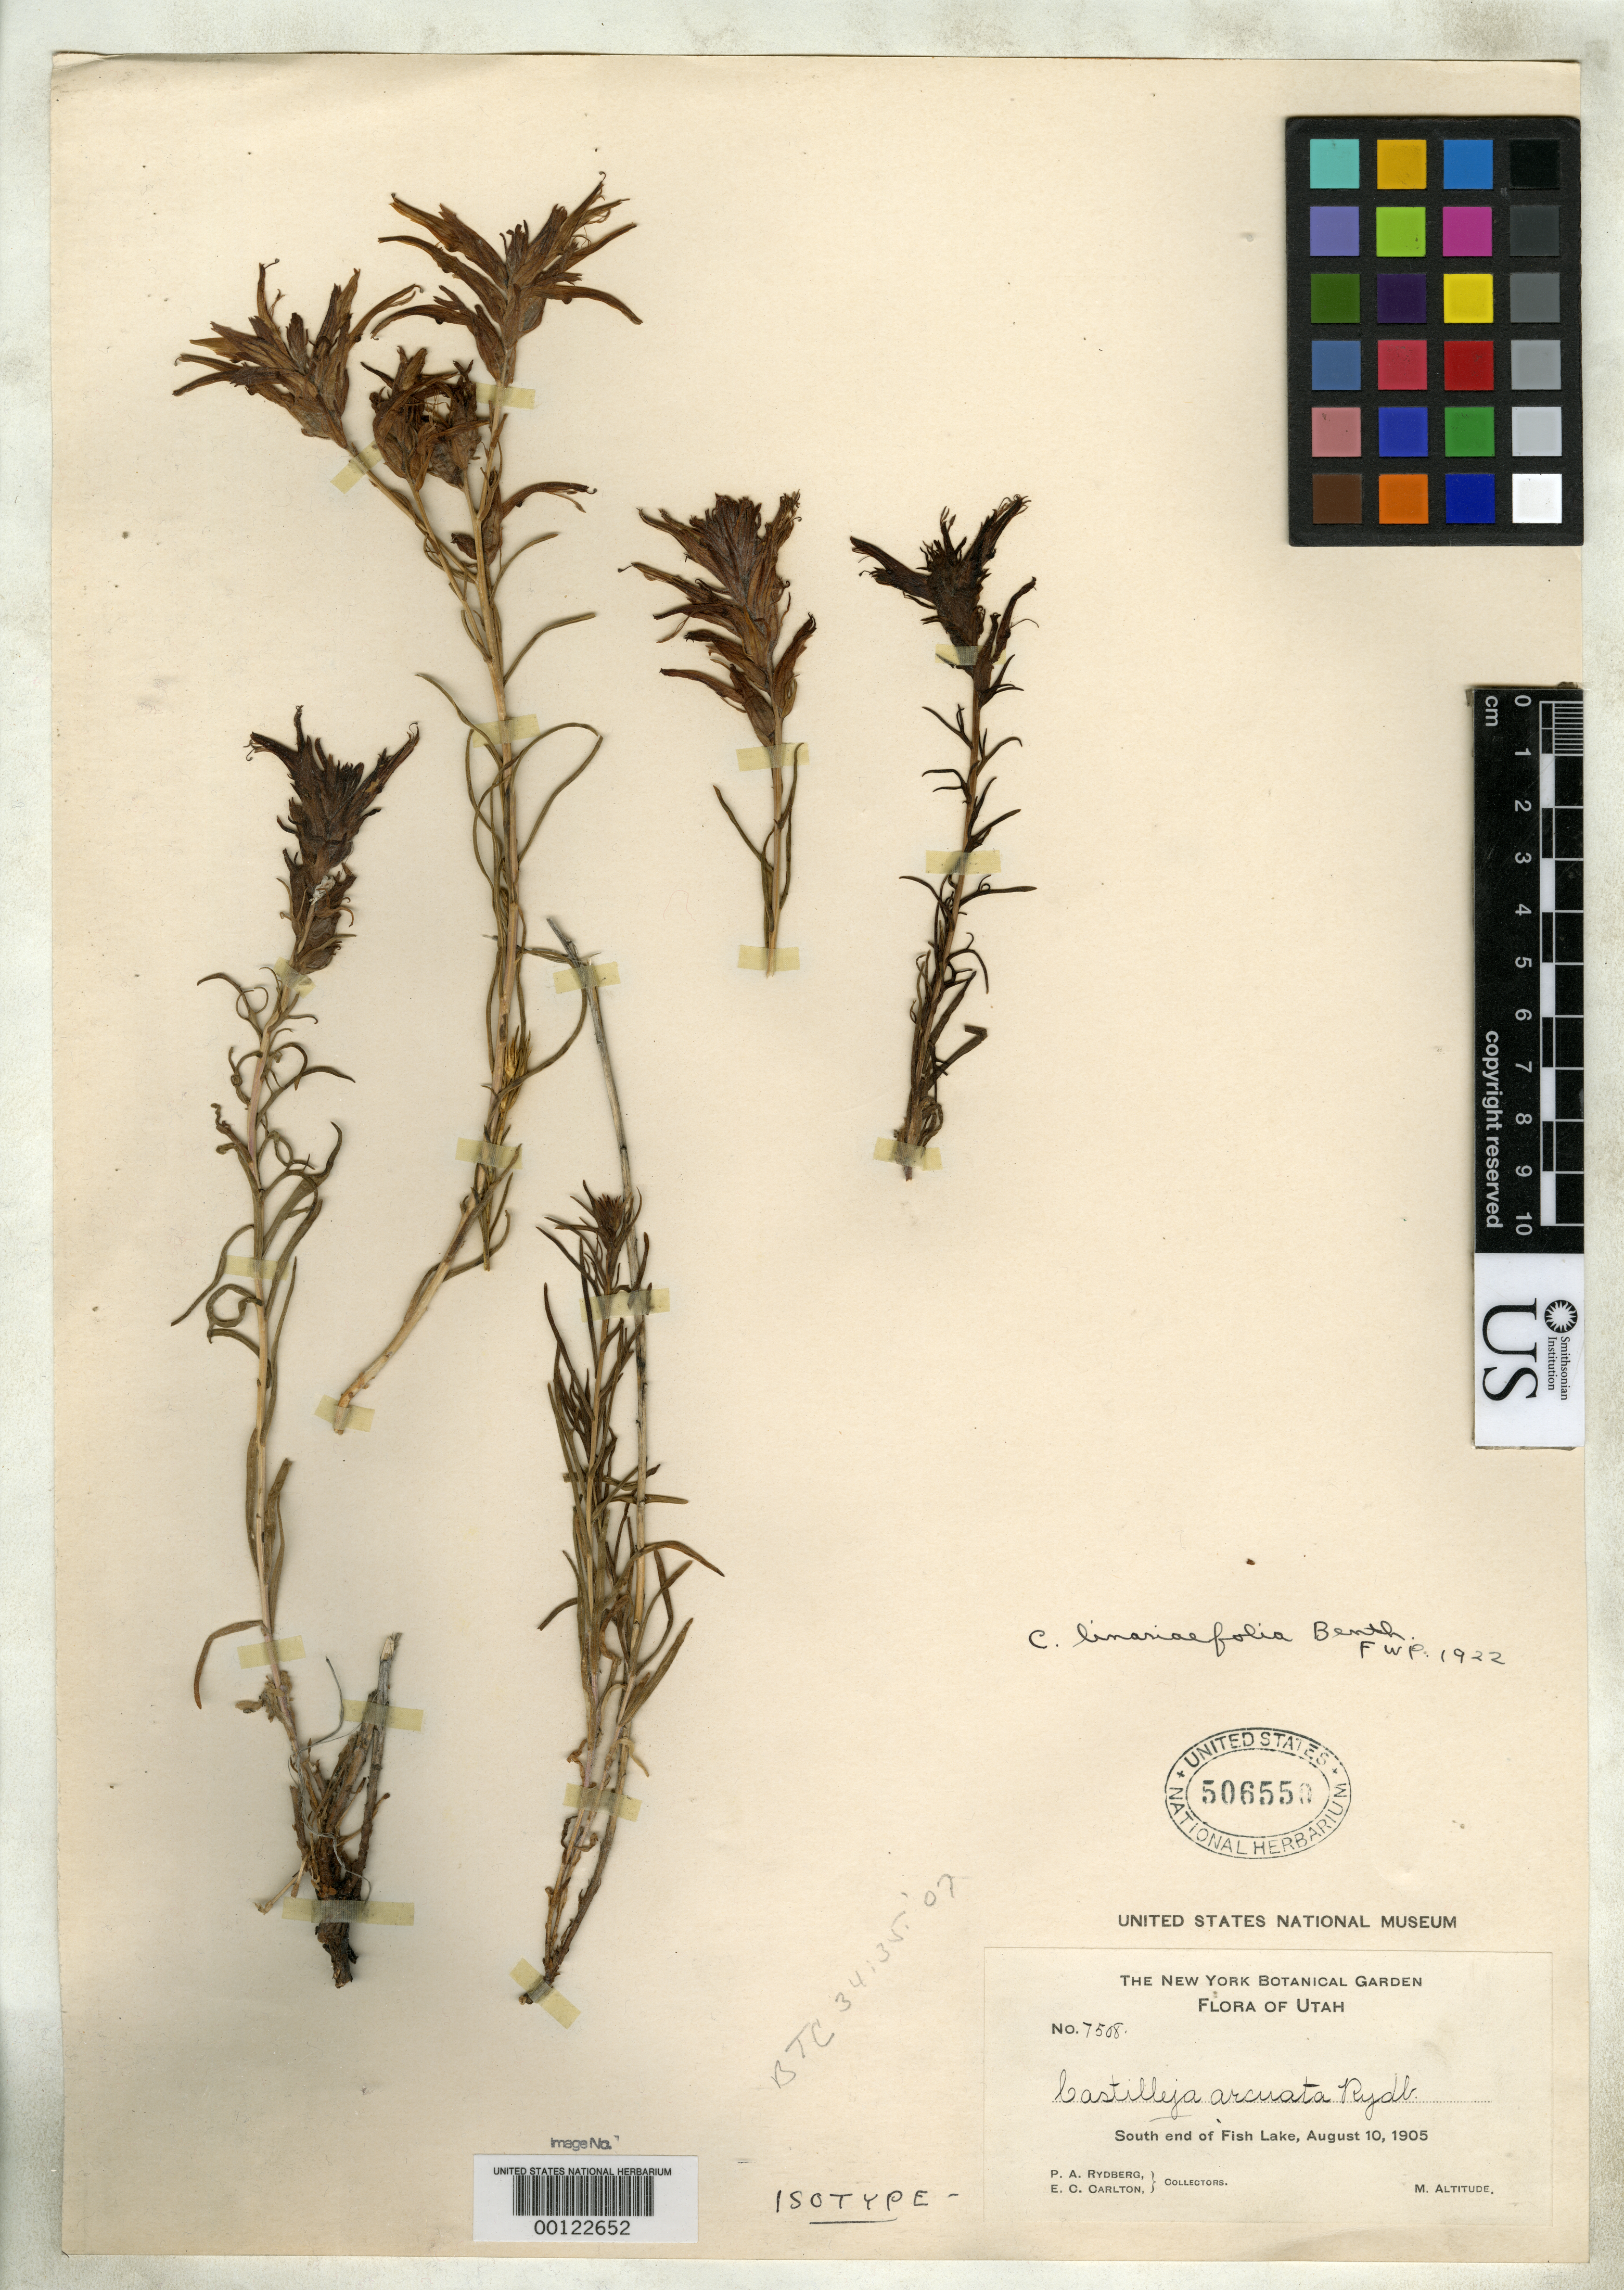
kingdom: Plantae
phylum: Tracheophyta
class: Magnoliopsida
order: Lamiales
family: Orobanchaceae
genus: Castilleja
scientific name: Castilleja arcuata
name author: Rydb.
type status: Isotype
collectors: P. A. Rydberg & E. Carlton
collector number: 7508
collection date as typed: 10 Aug 1905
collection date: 1905-08-10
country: United States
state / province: Utah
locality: Fish Lake.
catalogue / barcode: US 506550